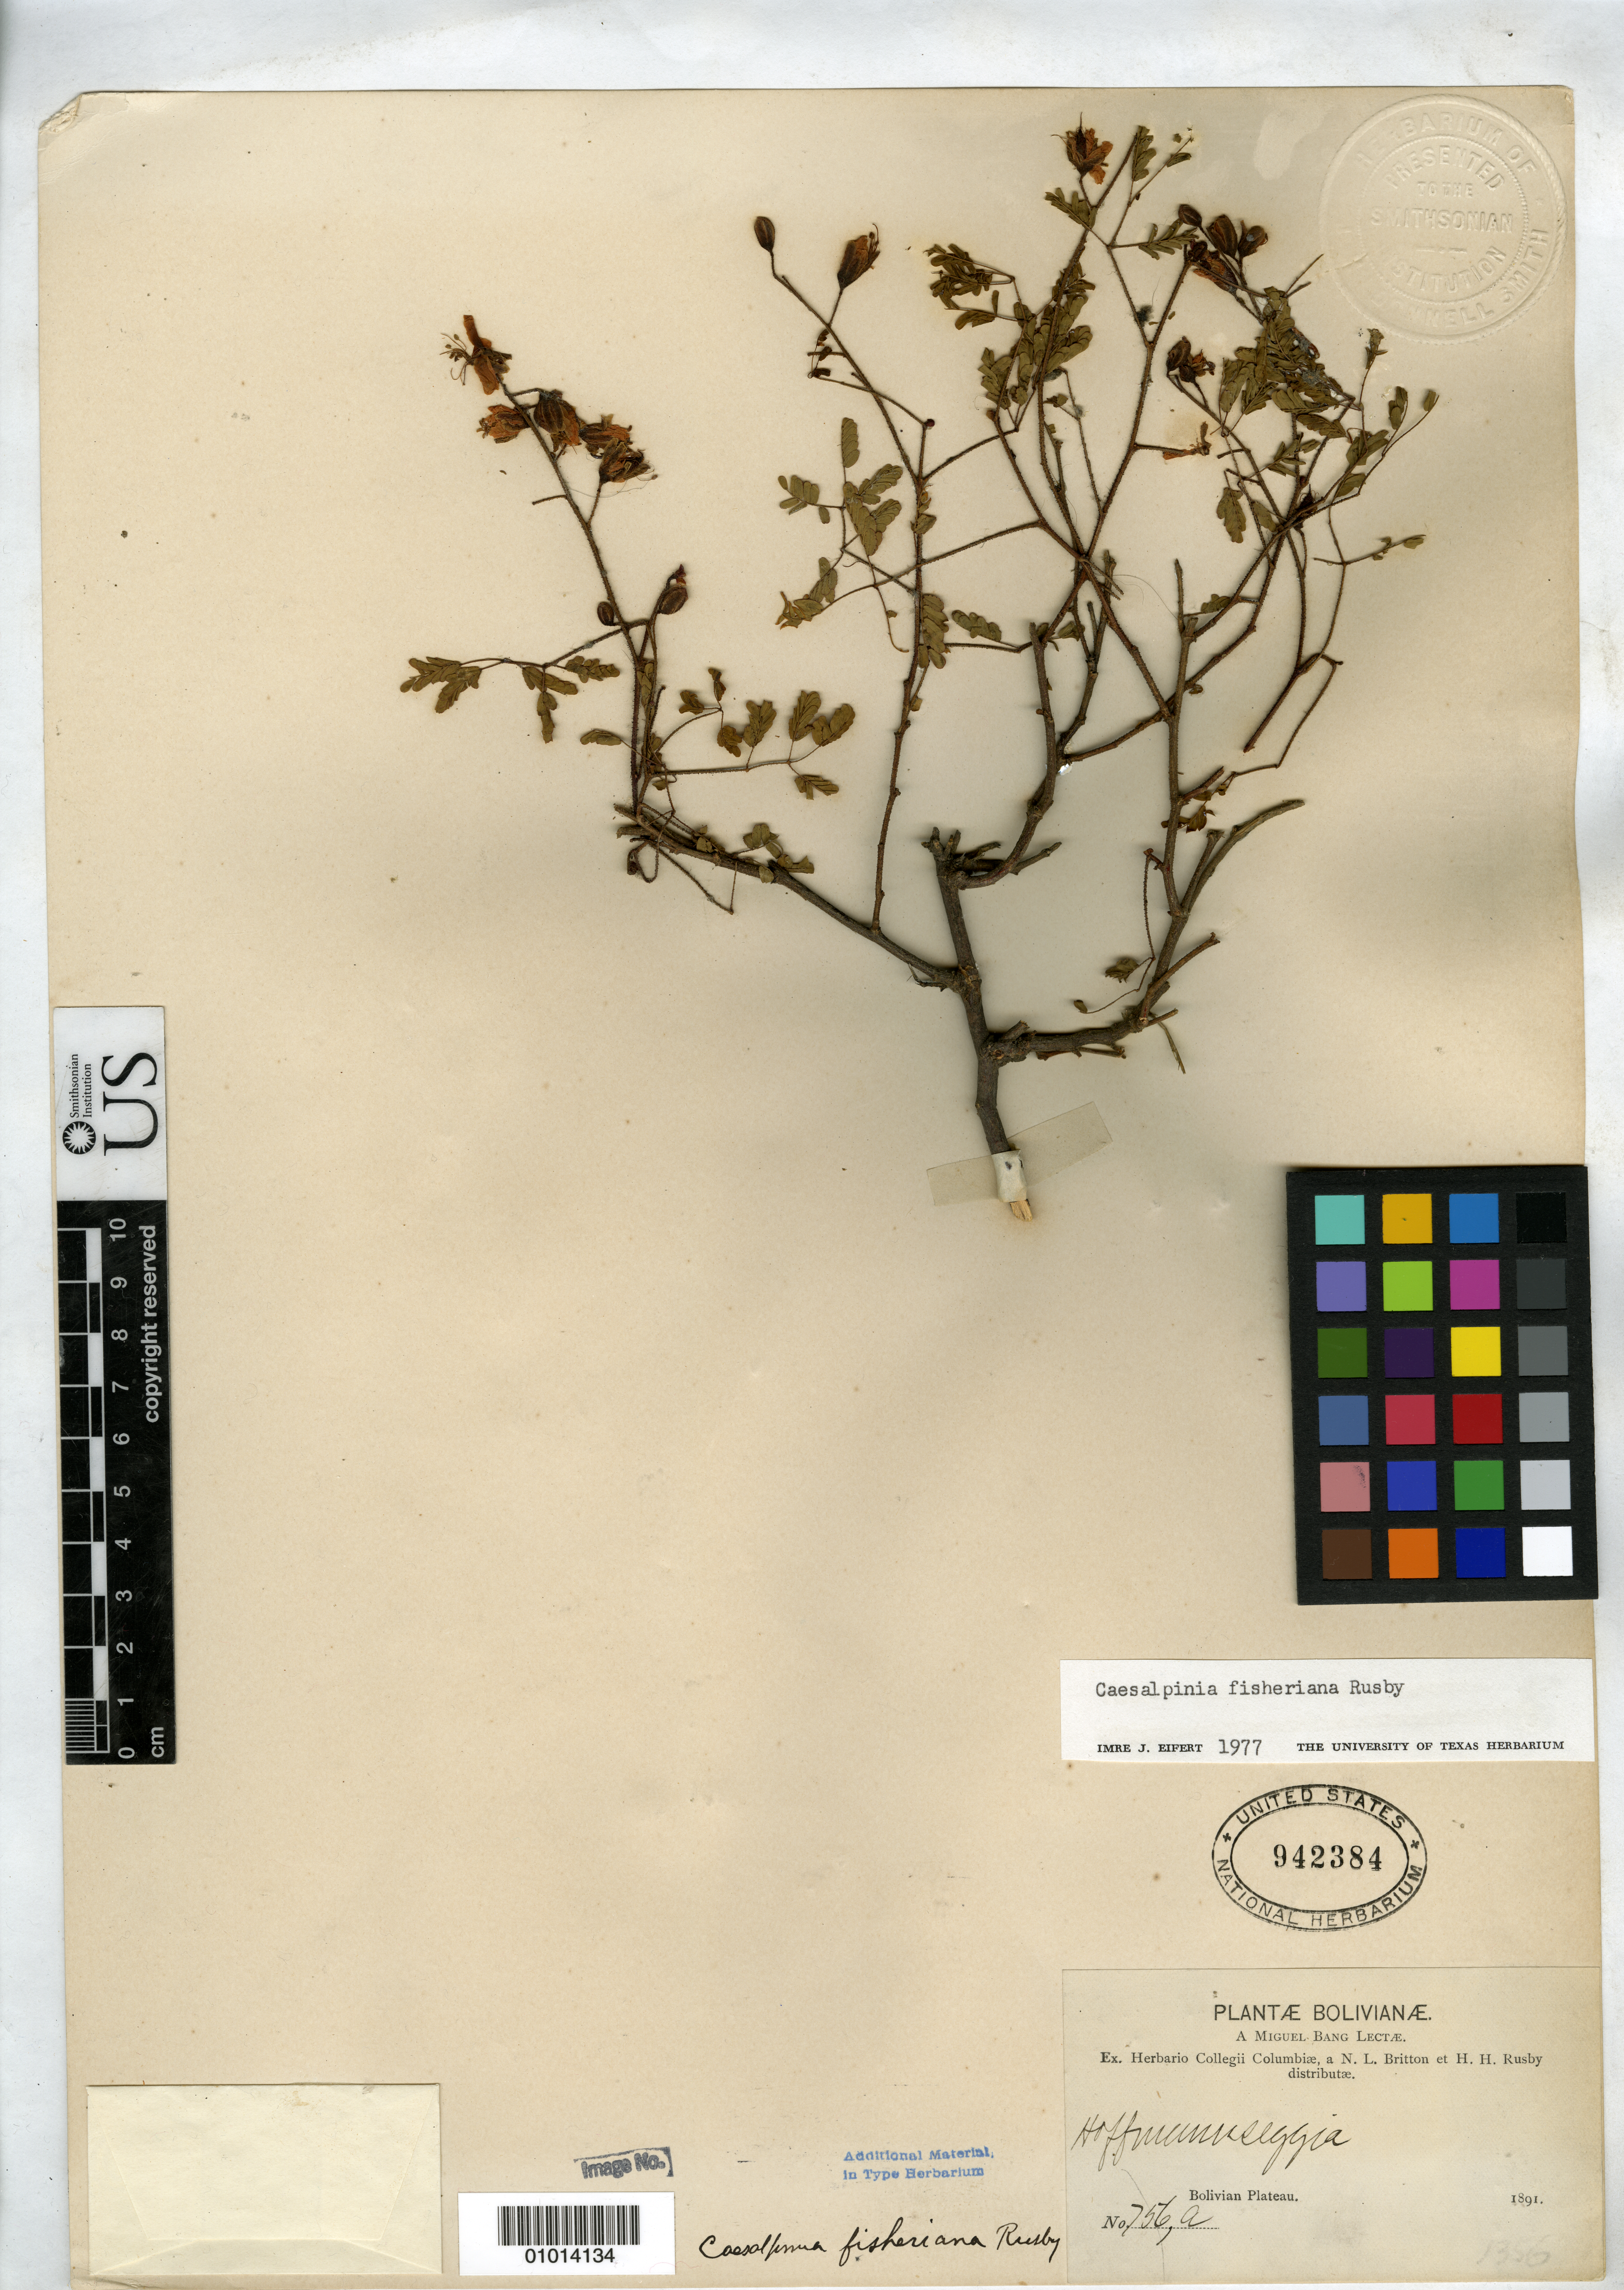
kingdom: Plantae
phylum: Tracheophyta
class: Magnoliopsida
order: Fabales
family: Fabaceae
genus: Caesalpinia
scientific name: Caesalpinia fisheriana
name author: Rusby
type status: Isotype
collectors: M. Bang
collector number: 756a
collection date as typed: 1891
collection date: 1891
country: Bolivia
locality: Bolivian plateau.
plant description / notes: Specimen ex John Donnell Smith herbarium.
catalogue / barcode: US 942384